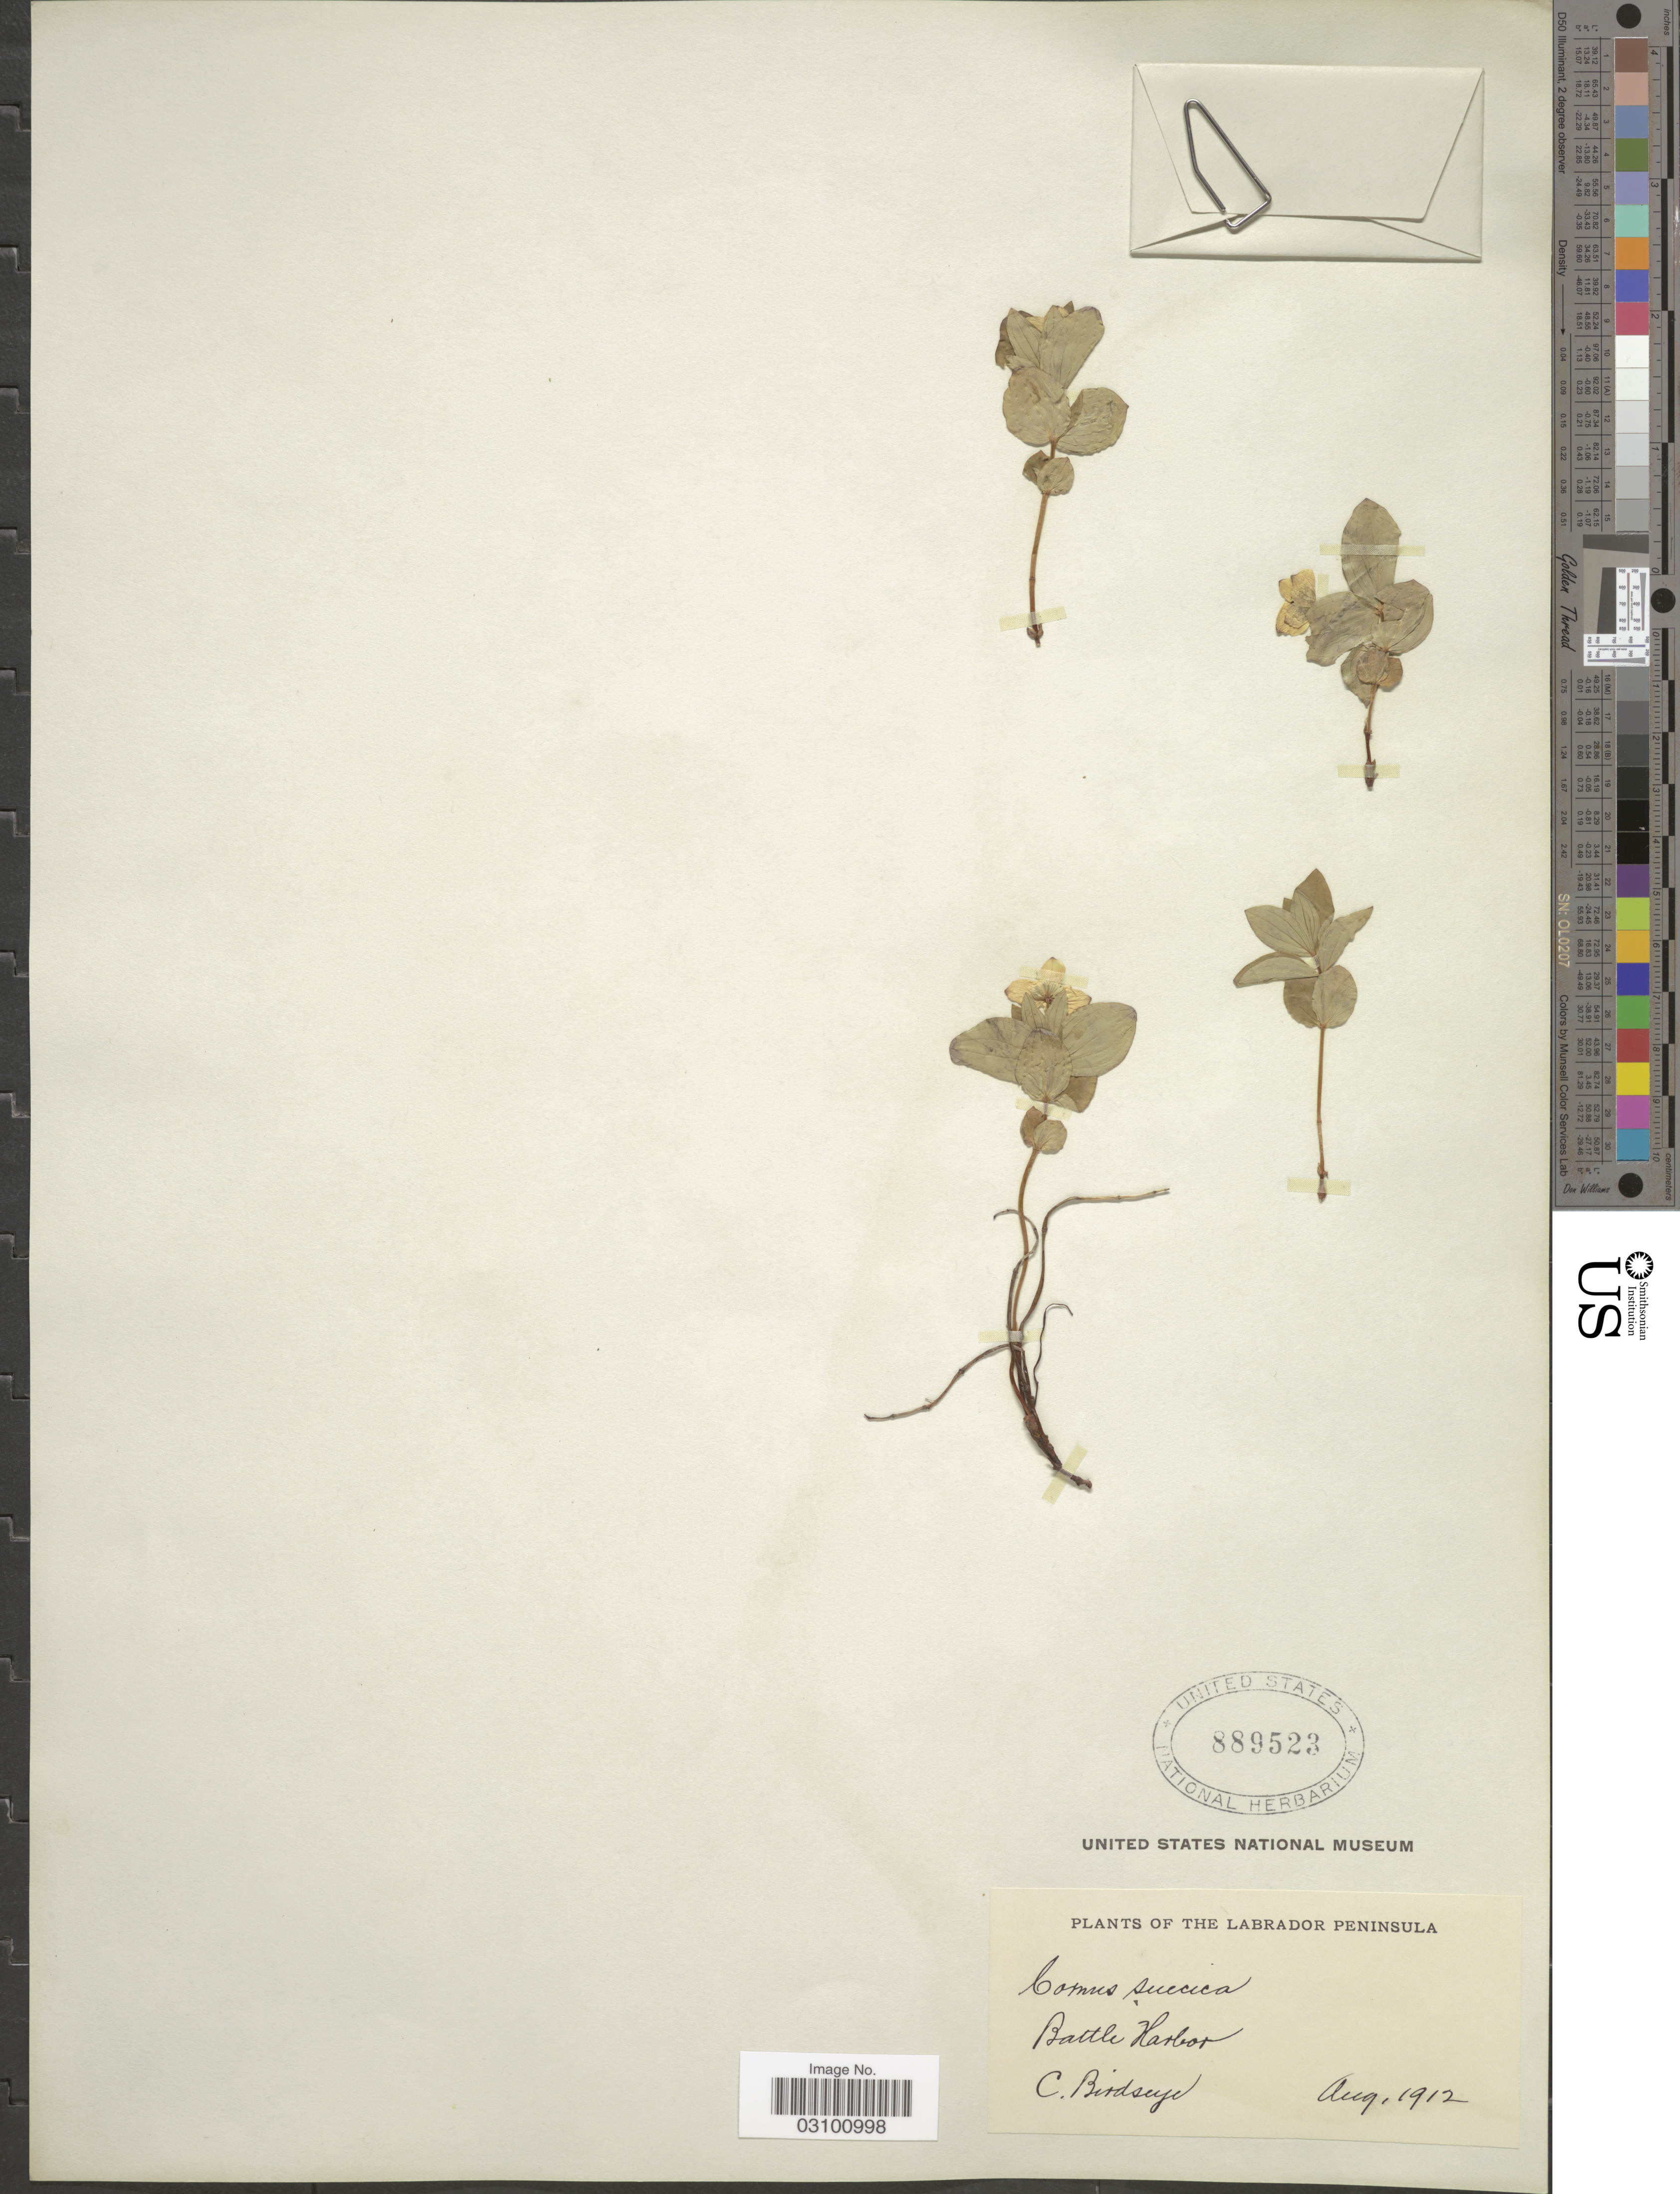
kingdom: Plantae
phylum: Tracheophyta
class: Magnoliopsida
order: Cornales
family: Cornaceae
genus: Cornus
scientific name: Cornus suecica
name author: L.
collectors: C. Birdseye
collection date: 1912-08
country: Canada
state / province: Newfoundland and Labrador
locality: Labrador Peninsula. Battle Harbor.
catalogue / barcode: US 889523